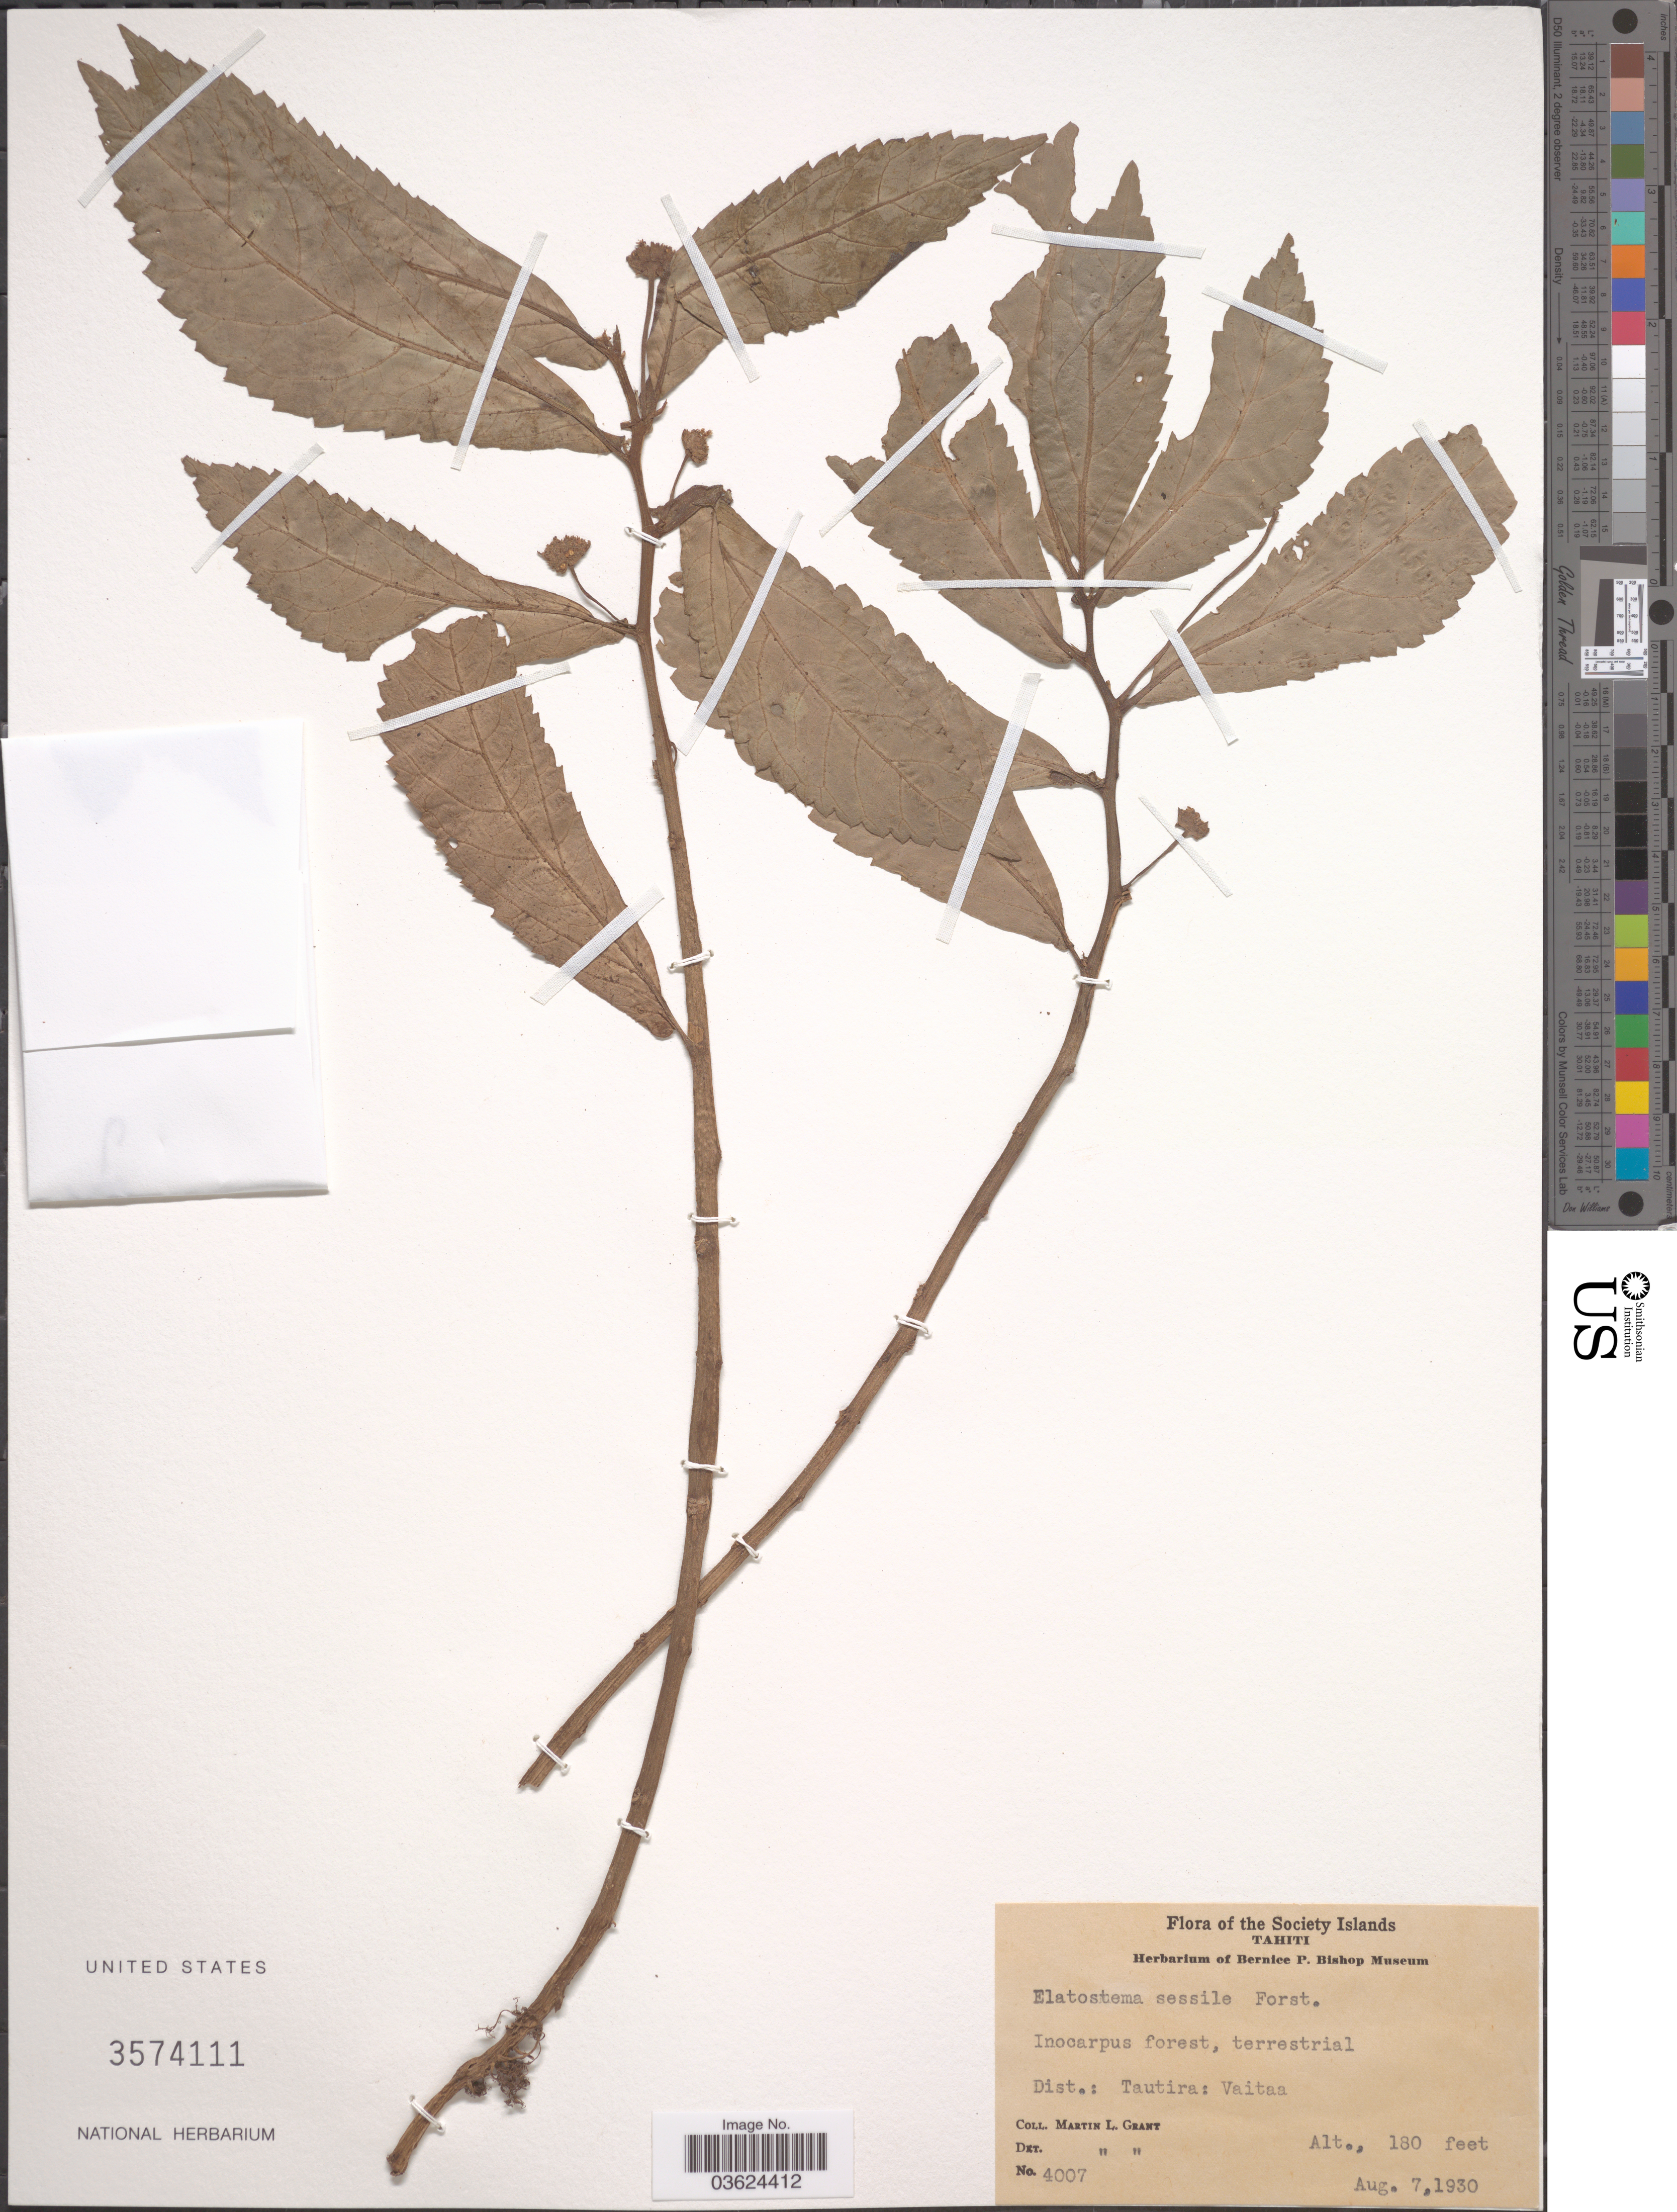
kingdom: Plantae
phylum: Tracheophyta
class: Magnoliopsida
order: Rosales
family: Urticaceae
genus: Elatostema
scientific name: Elatostema sessile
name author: J.R. Forst. & G. Forst.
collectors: M. L. Grant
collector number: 4007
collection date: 1930-08-07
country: French Polynesia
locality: The Society Islands. Tahiti. Dist.: Tautira: Vaitaa.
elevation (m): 55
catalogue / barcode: US 3574111